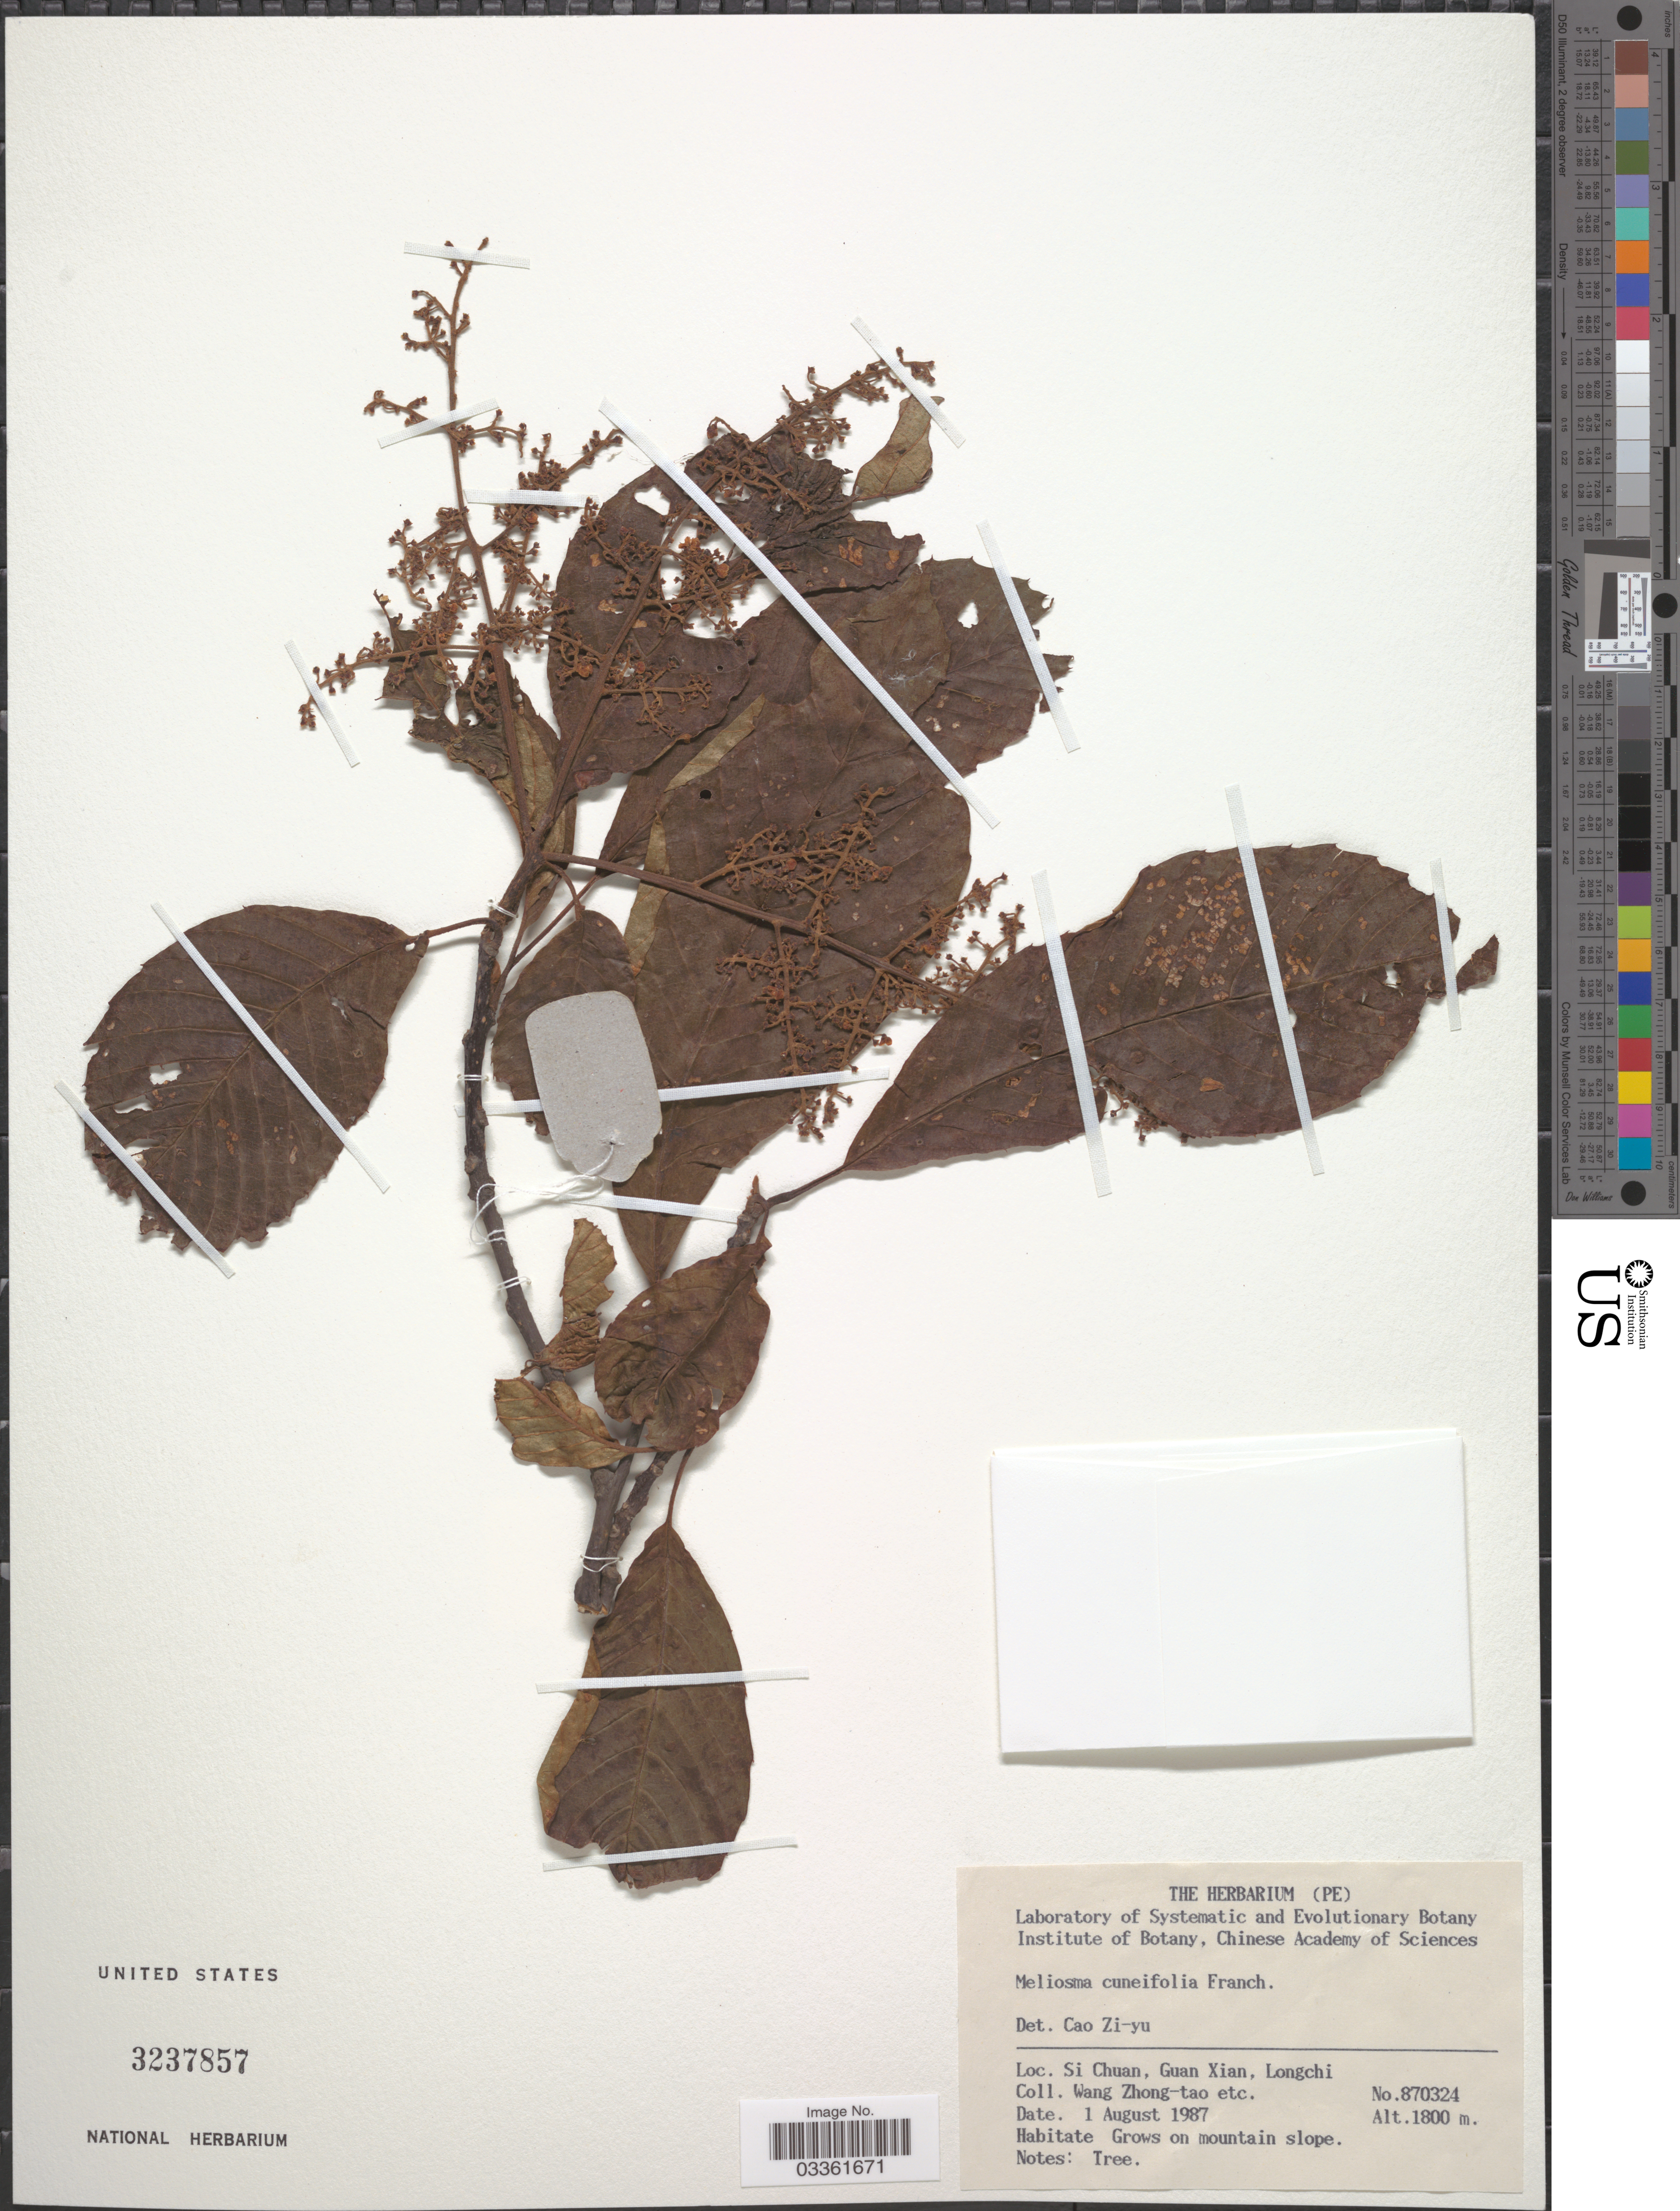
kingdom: Plantae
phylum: Tracheophyta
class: Magnoliopsida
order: Proteales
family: Sabiaceae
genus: Meliosma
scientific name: Meliosma cuneifolia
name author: Franch.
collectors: W. Zhong-Tao & et al.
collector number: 870324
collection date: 1987-08-01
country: China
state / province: Sichuan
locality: Si Chuan, Guan Xian, Longchi.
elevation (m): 1800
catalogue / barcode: US 3237857